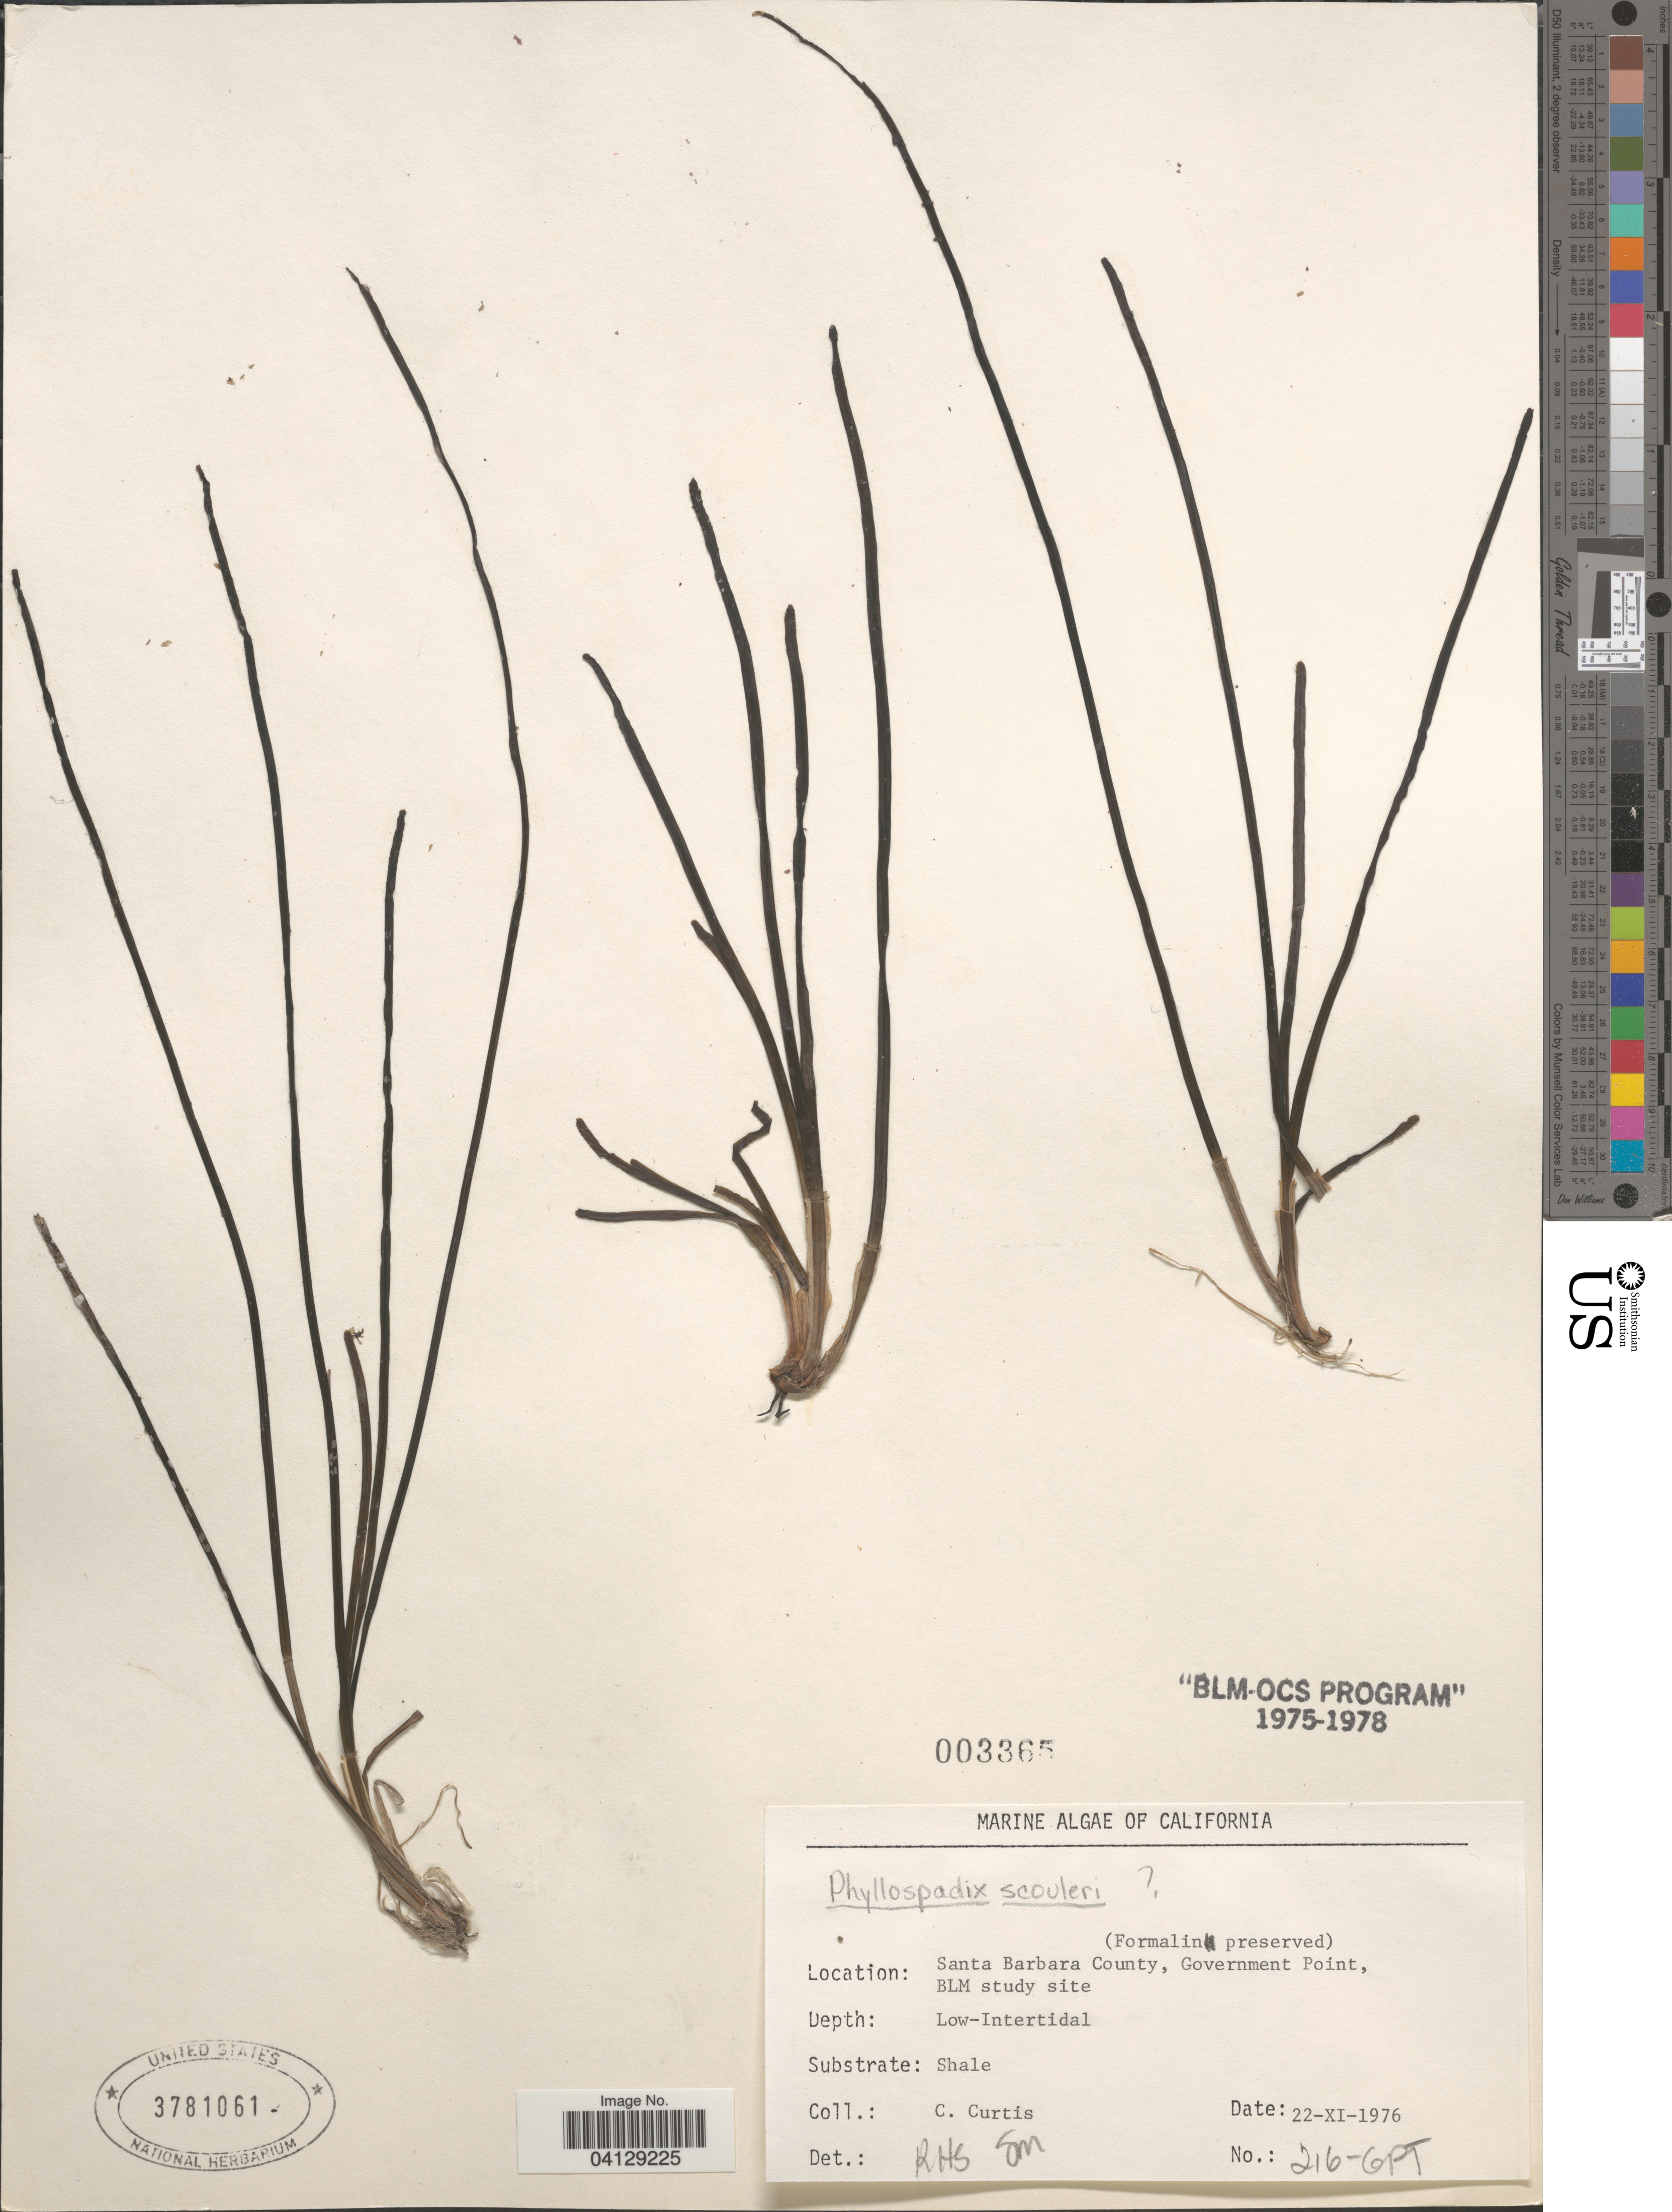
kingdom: Plantae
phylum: Tracheophyta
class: Liliopsida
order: Alismatales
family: Zosteraceae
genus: Phyllospadix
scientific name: Phyllospadix scouleri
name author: Hook.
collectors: C. Curtis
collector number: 216-GPT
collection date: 1976-11-22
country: United States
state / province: California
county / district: Santa Barbara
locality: Santa Barbara County, Government Point, BLM study site.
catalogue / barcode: US 3781061